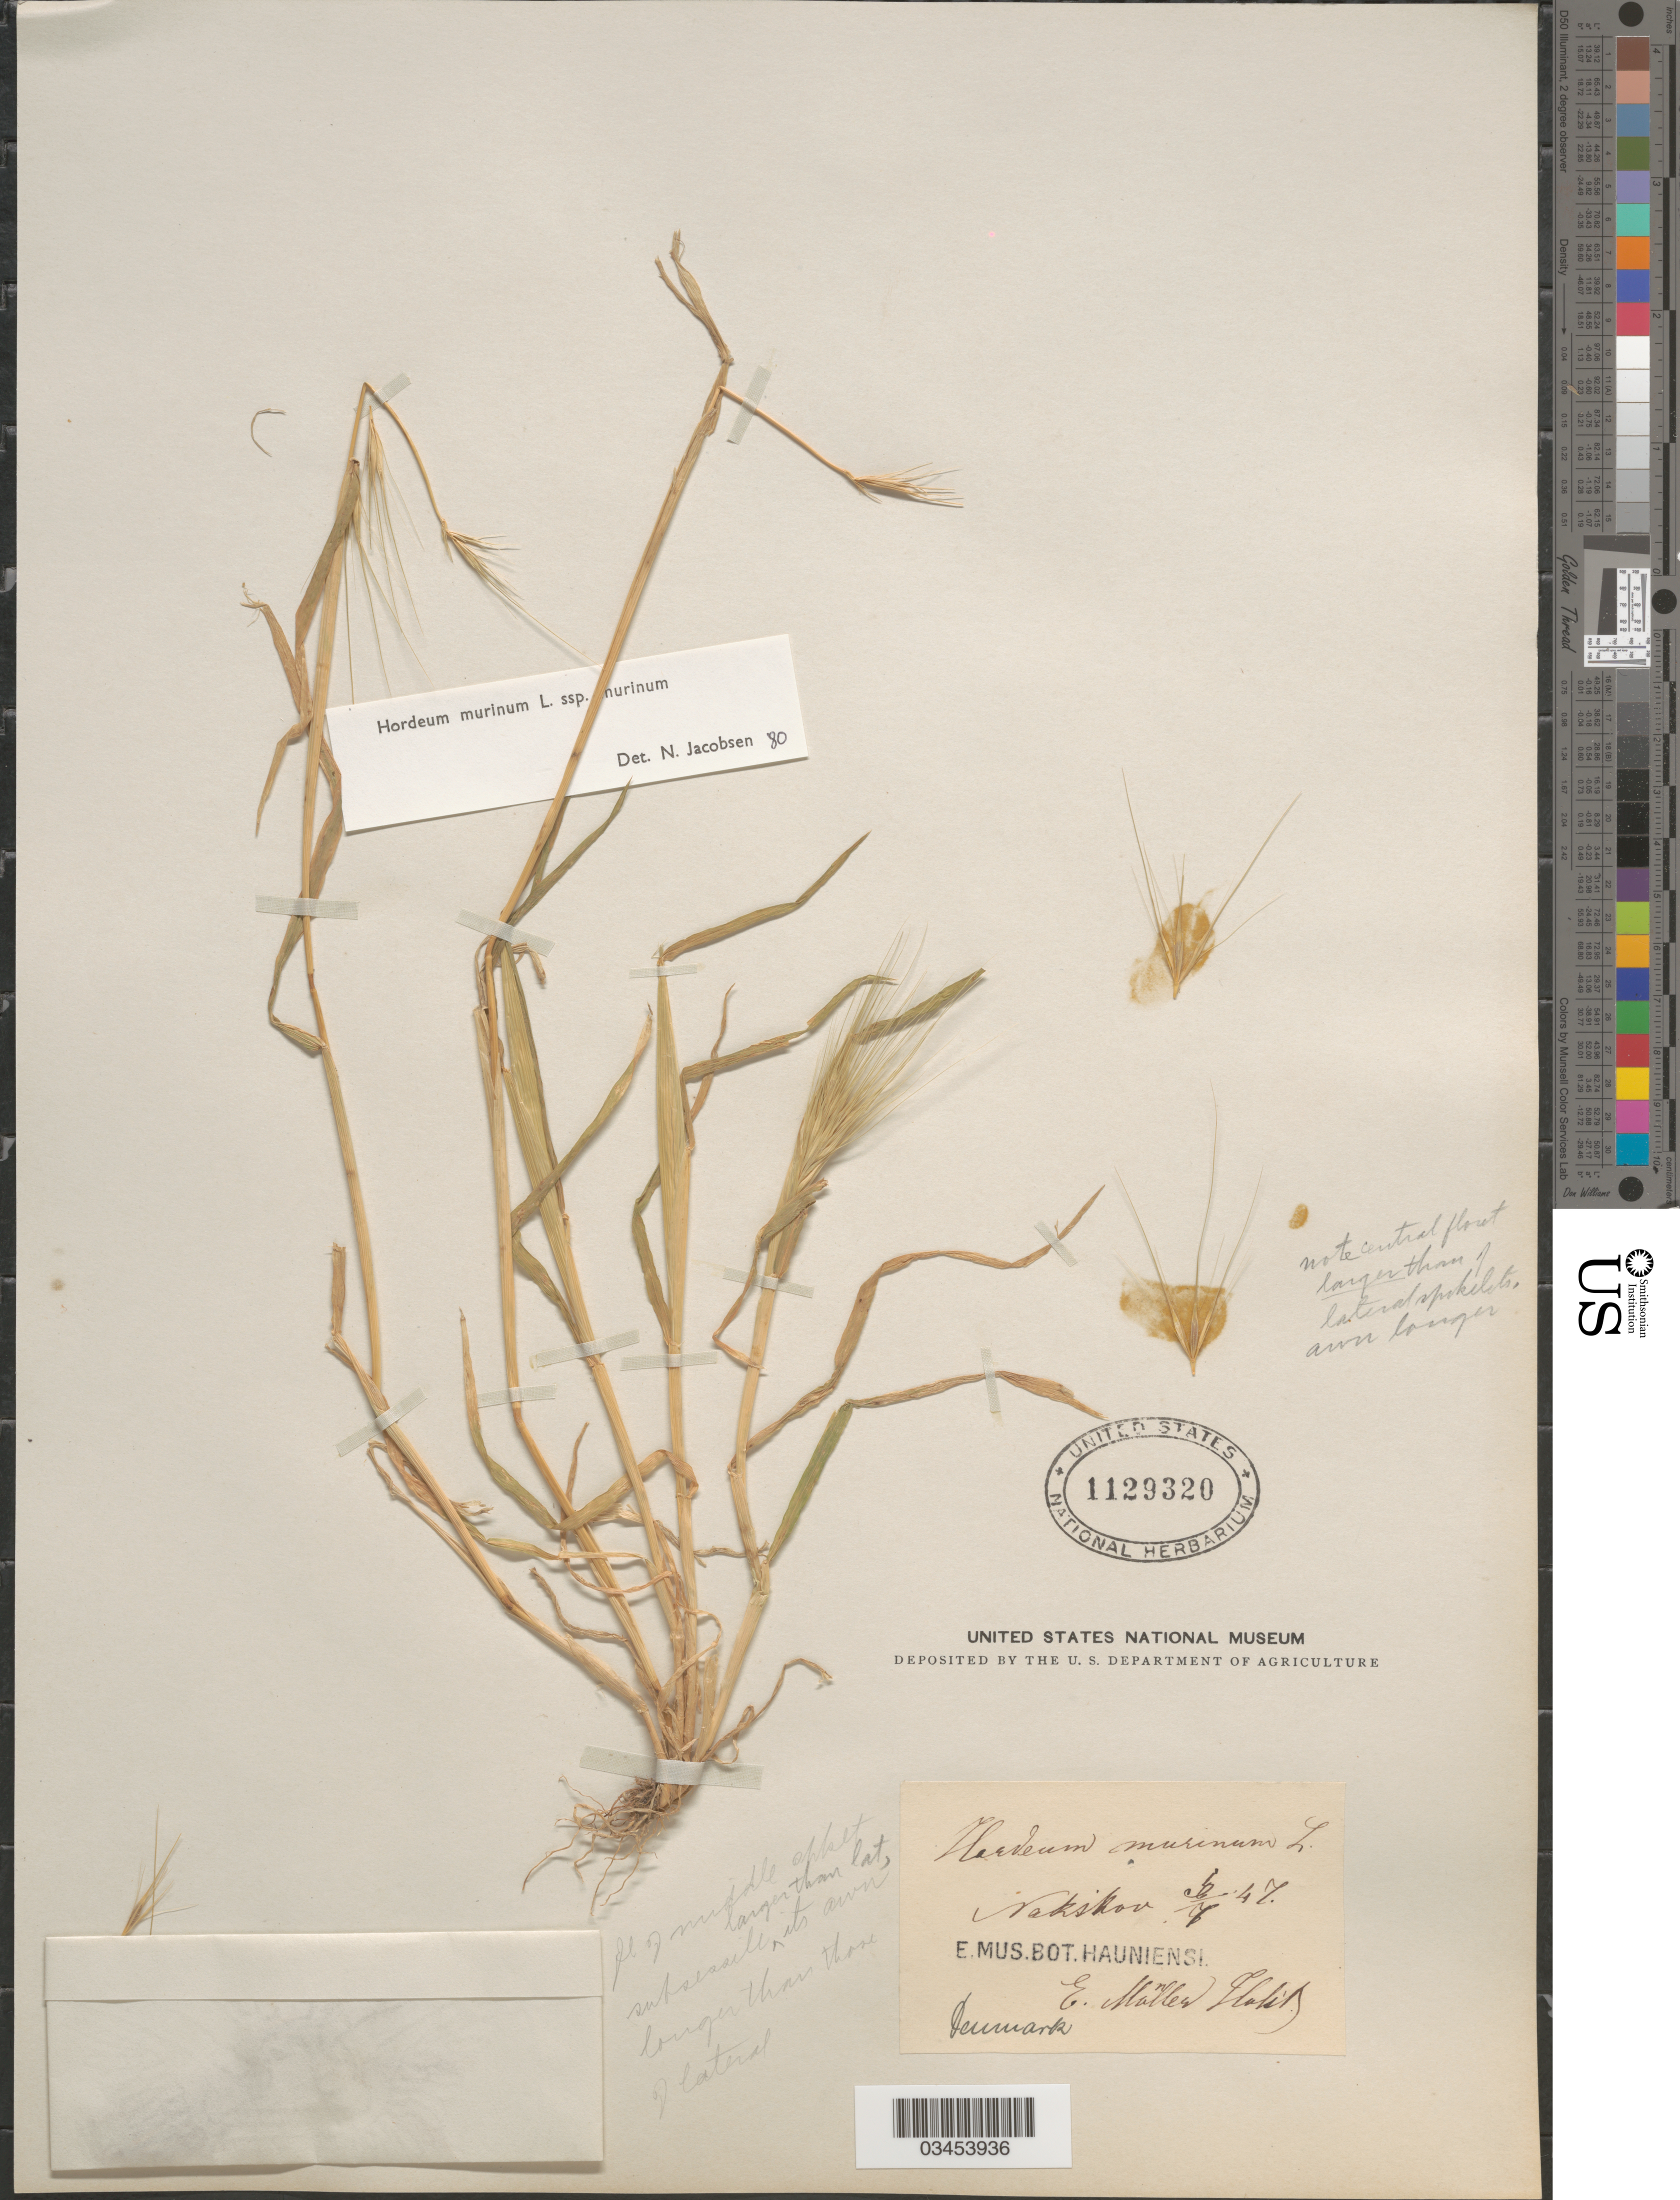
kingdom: Plantae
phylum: Tracheophyta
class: Liliopsida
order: Poales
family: Poaceae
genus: Hordeum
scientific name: Hordeum murinum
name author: L.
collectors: E. Müller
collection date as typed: Transcribed d/m/y: 5/7/47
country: Denmark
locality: Nakskov.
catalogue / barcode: US 1129320